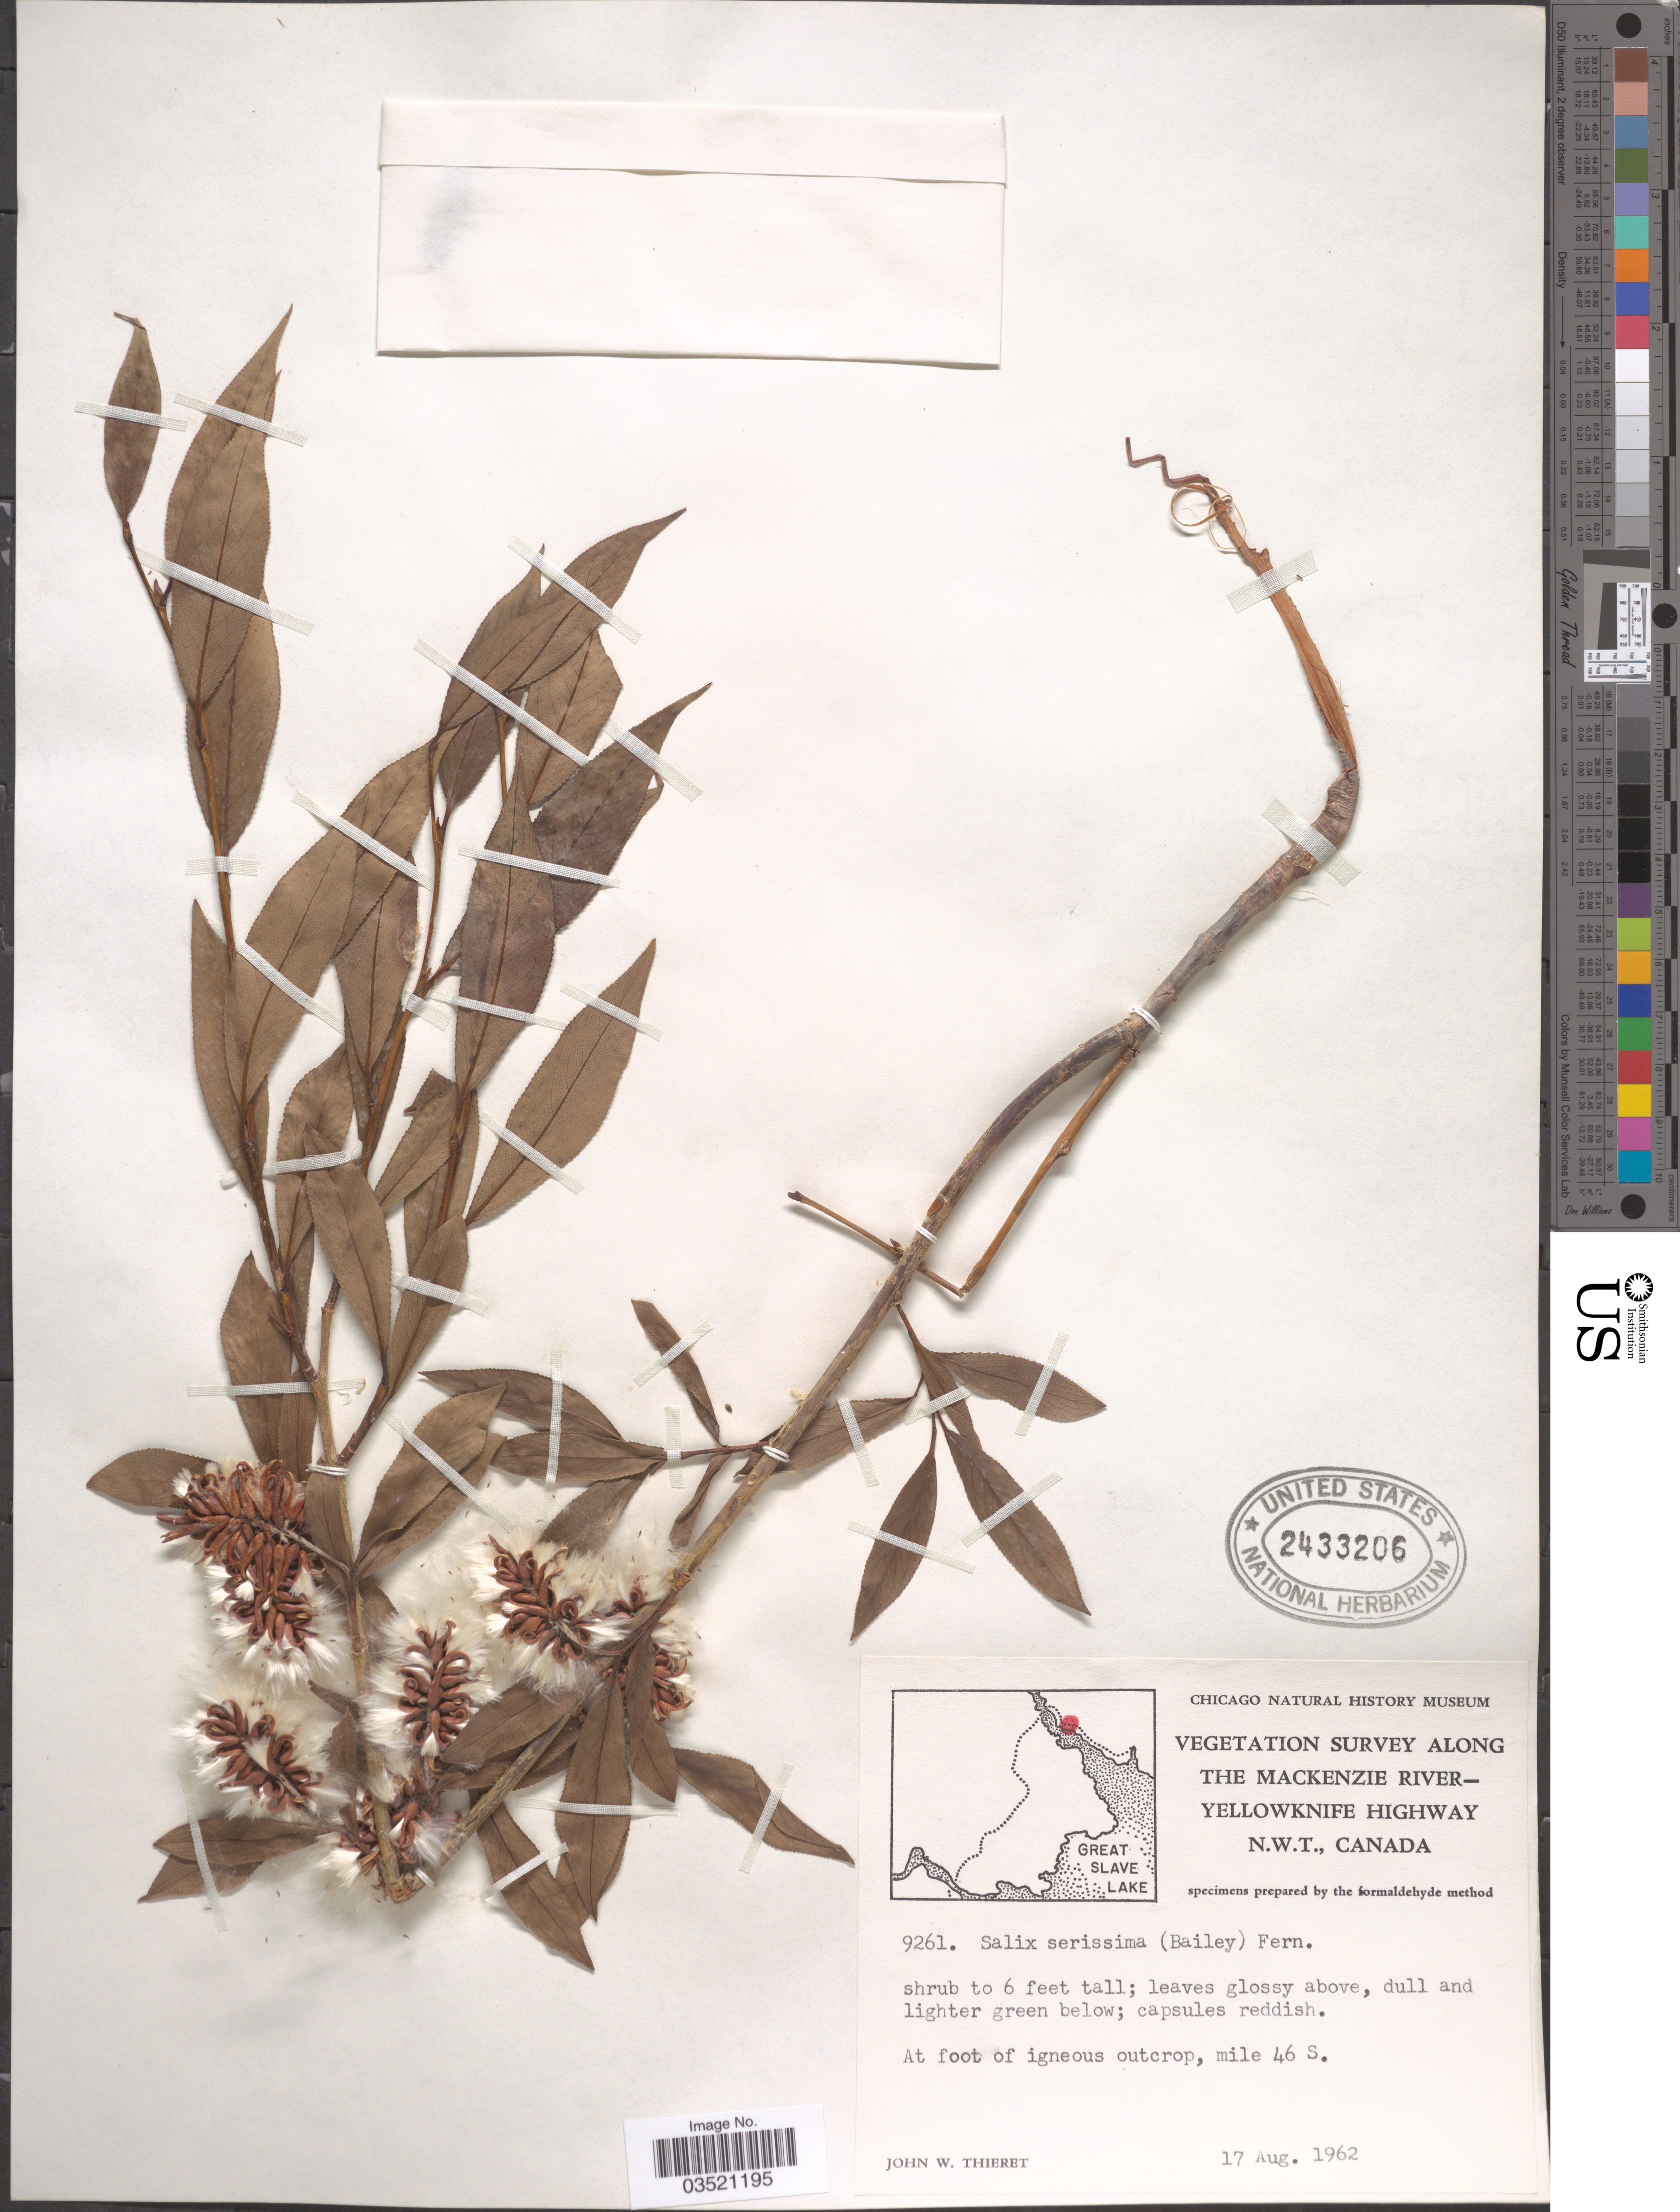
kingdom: Plantae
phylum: Tracheophyta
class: Magnoliopsida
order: Malpighiales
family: Salicaceae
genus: Salix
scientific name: Salix serissima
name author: (L.H. Bailey) Fernald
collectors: J. W. Thieret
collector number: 9261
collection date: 1962-08-17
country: Canada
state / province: Northwest Territories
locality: Vegetation Survey along The Mackenzie River - Yellowknife Highway. At foot of igneous outcrop, mile 46 S.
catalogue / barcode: US 2433206